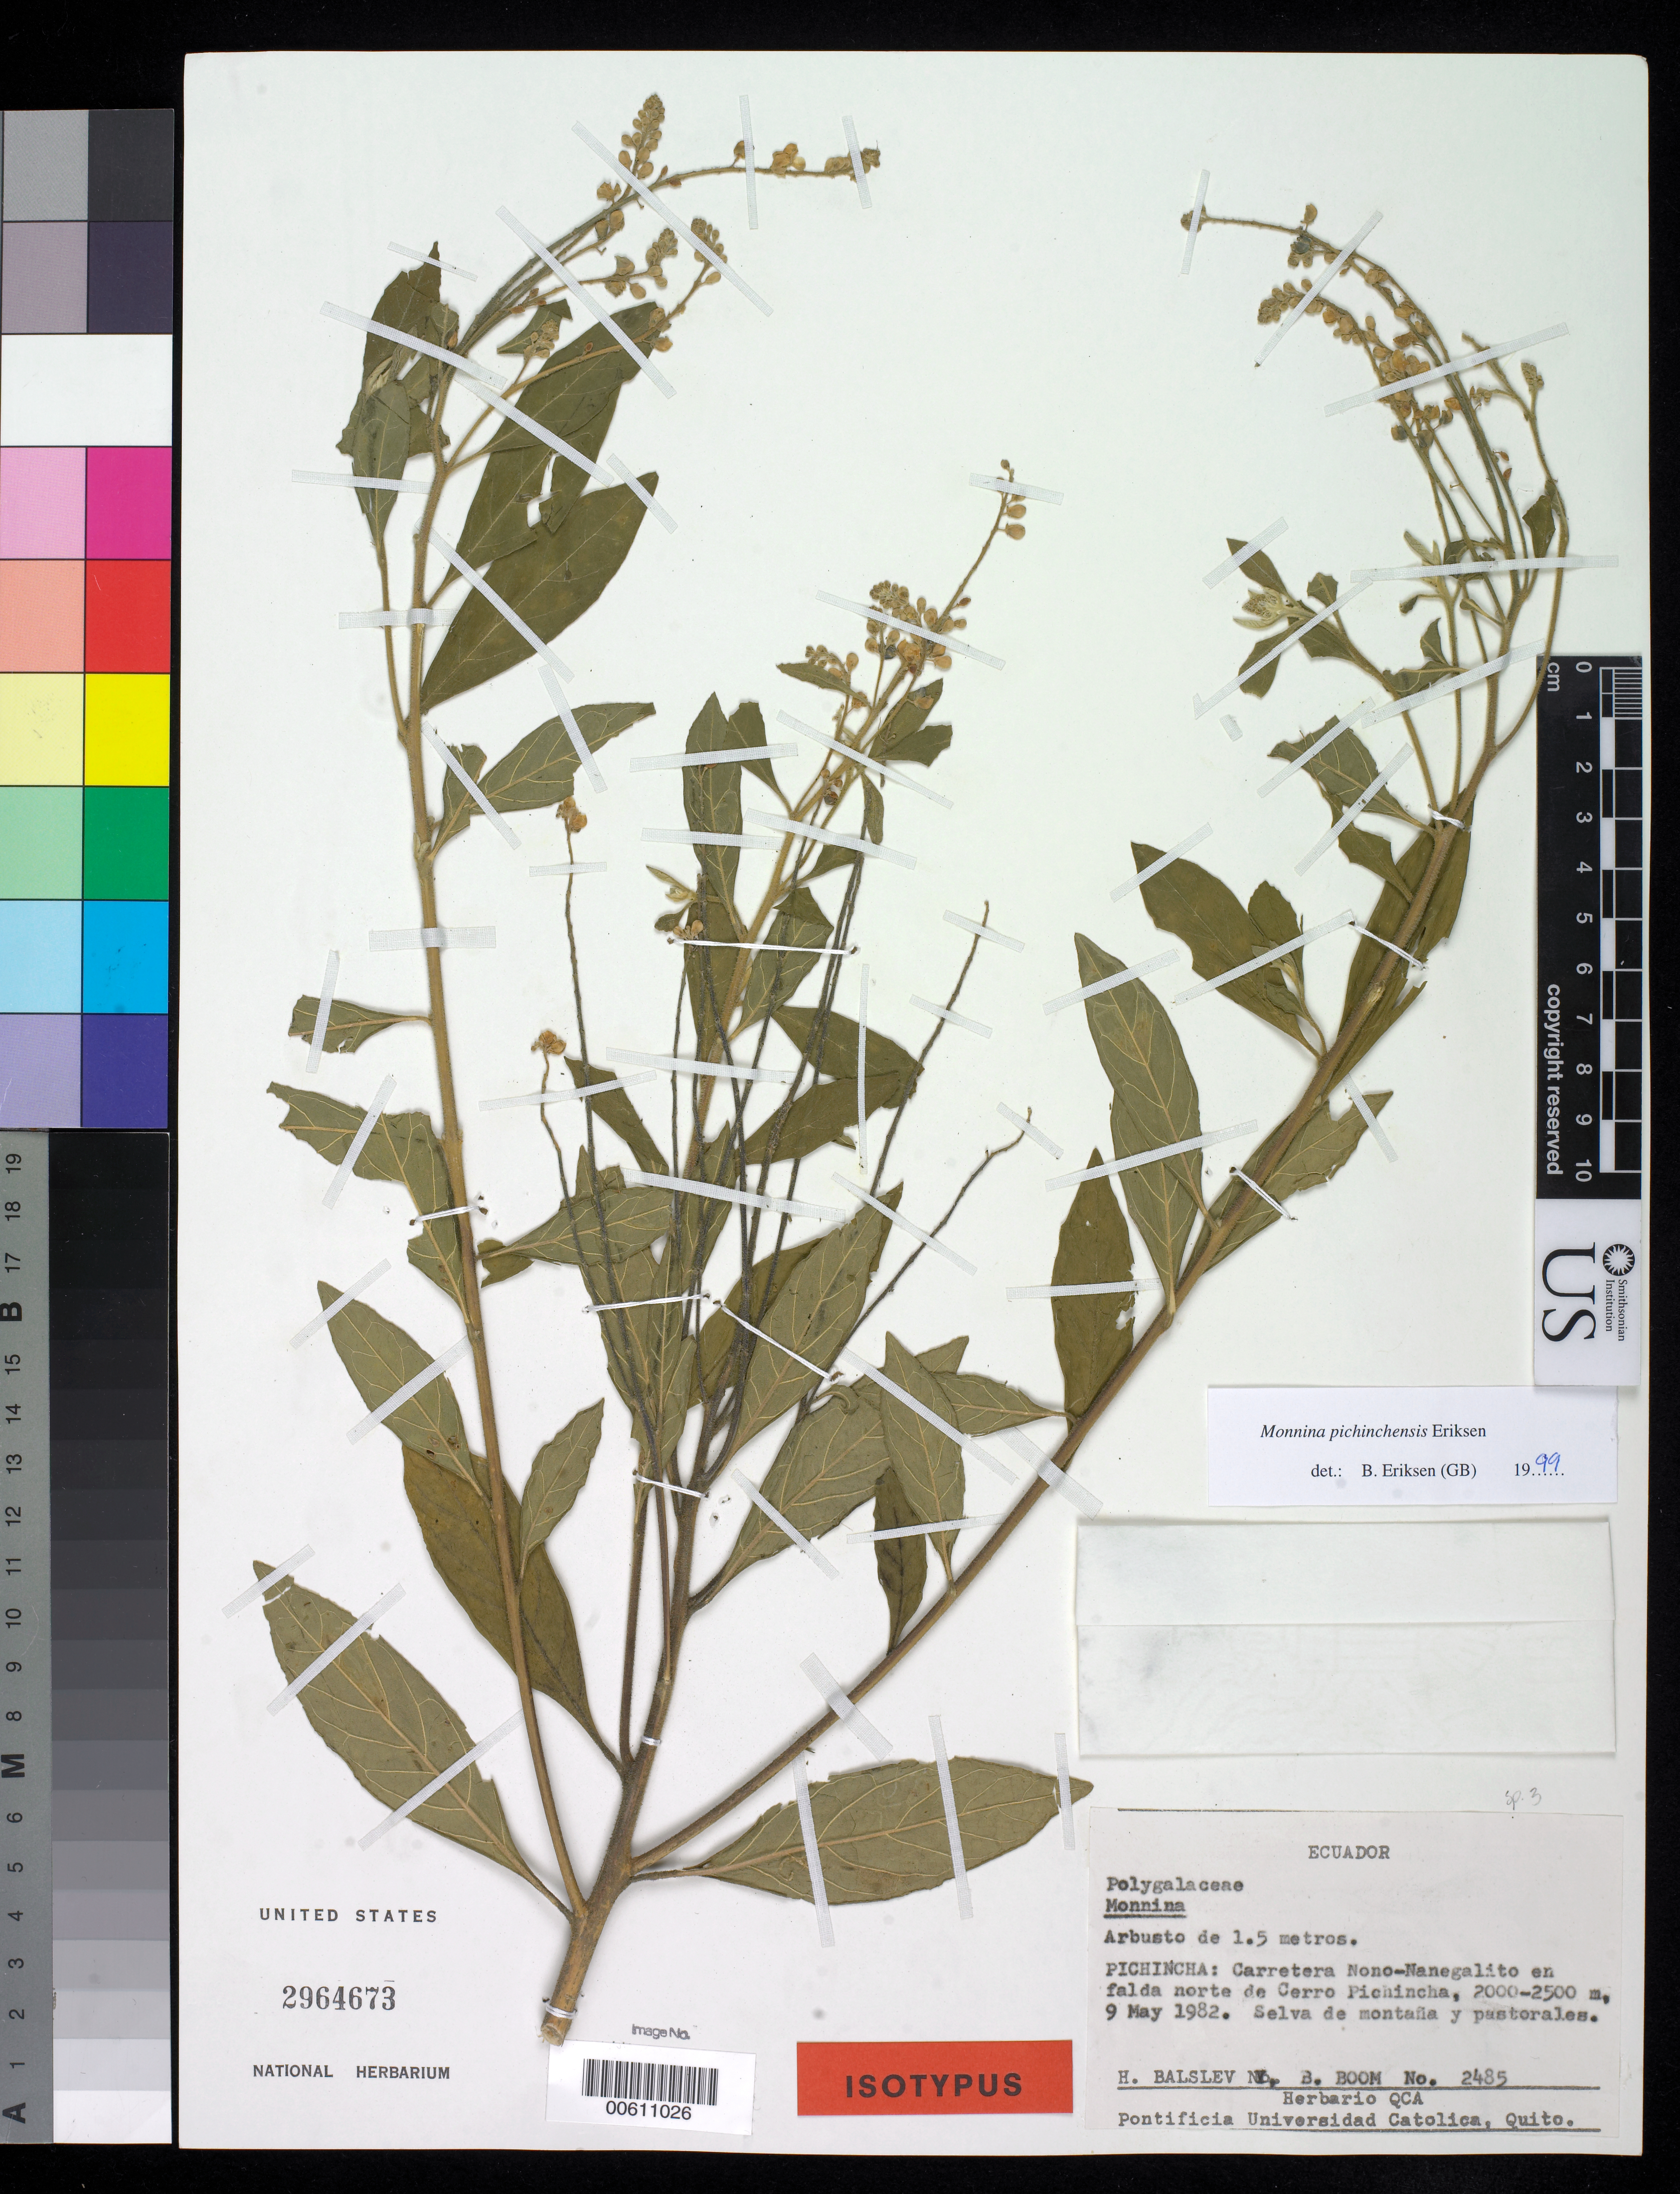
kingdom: Plantae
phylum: Tracheophyta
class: Magnoliopsida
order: Fabales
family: Polygalaceae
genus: Monnina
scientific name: Monnina pichinchensis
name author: B. Eriksen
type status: Isotype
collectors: H. Balslev & B. Booms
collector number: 2485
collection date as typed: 09 May 1982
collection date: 1982-05-09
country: Ecuador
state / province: Pichincha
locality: Carretera Non-Nanegalito en Falda Norte de Cerro Pichincha.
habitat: Selva de montana y pastorales.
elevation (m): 2000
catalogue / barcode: US 2964673